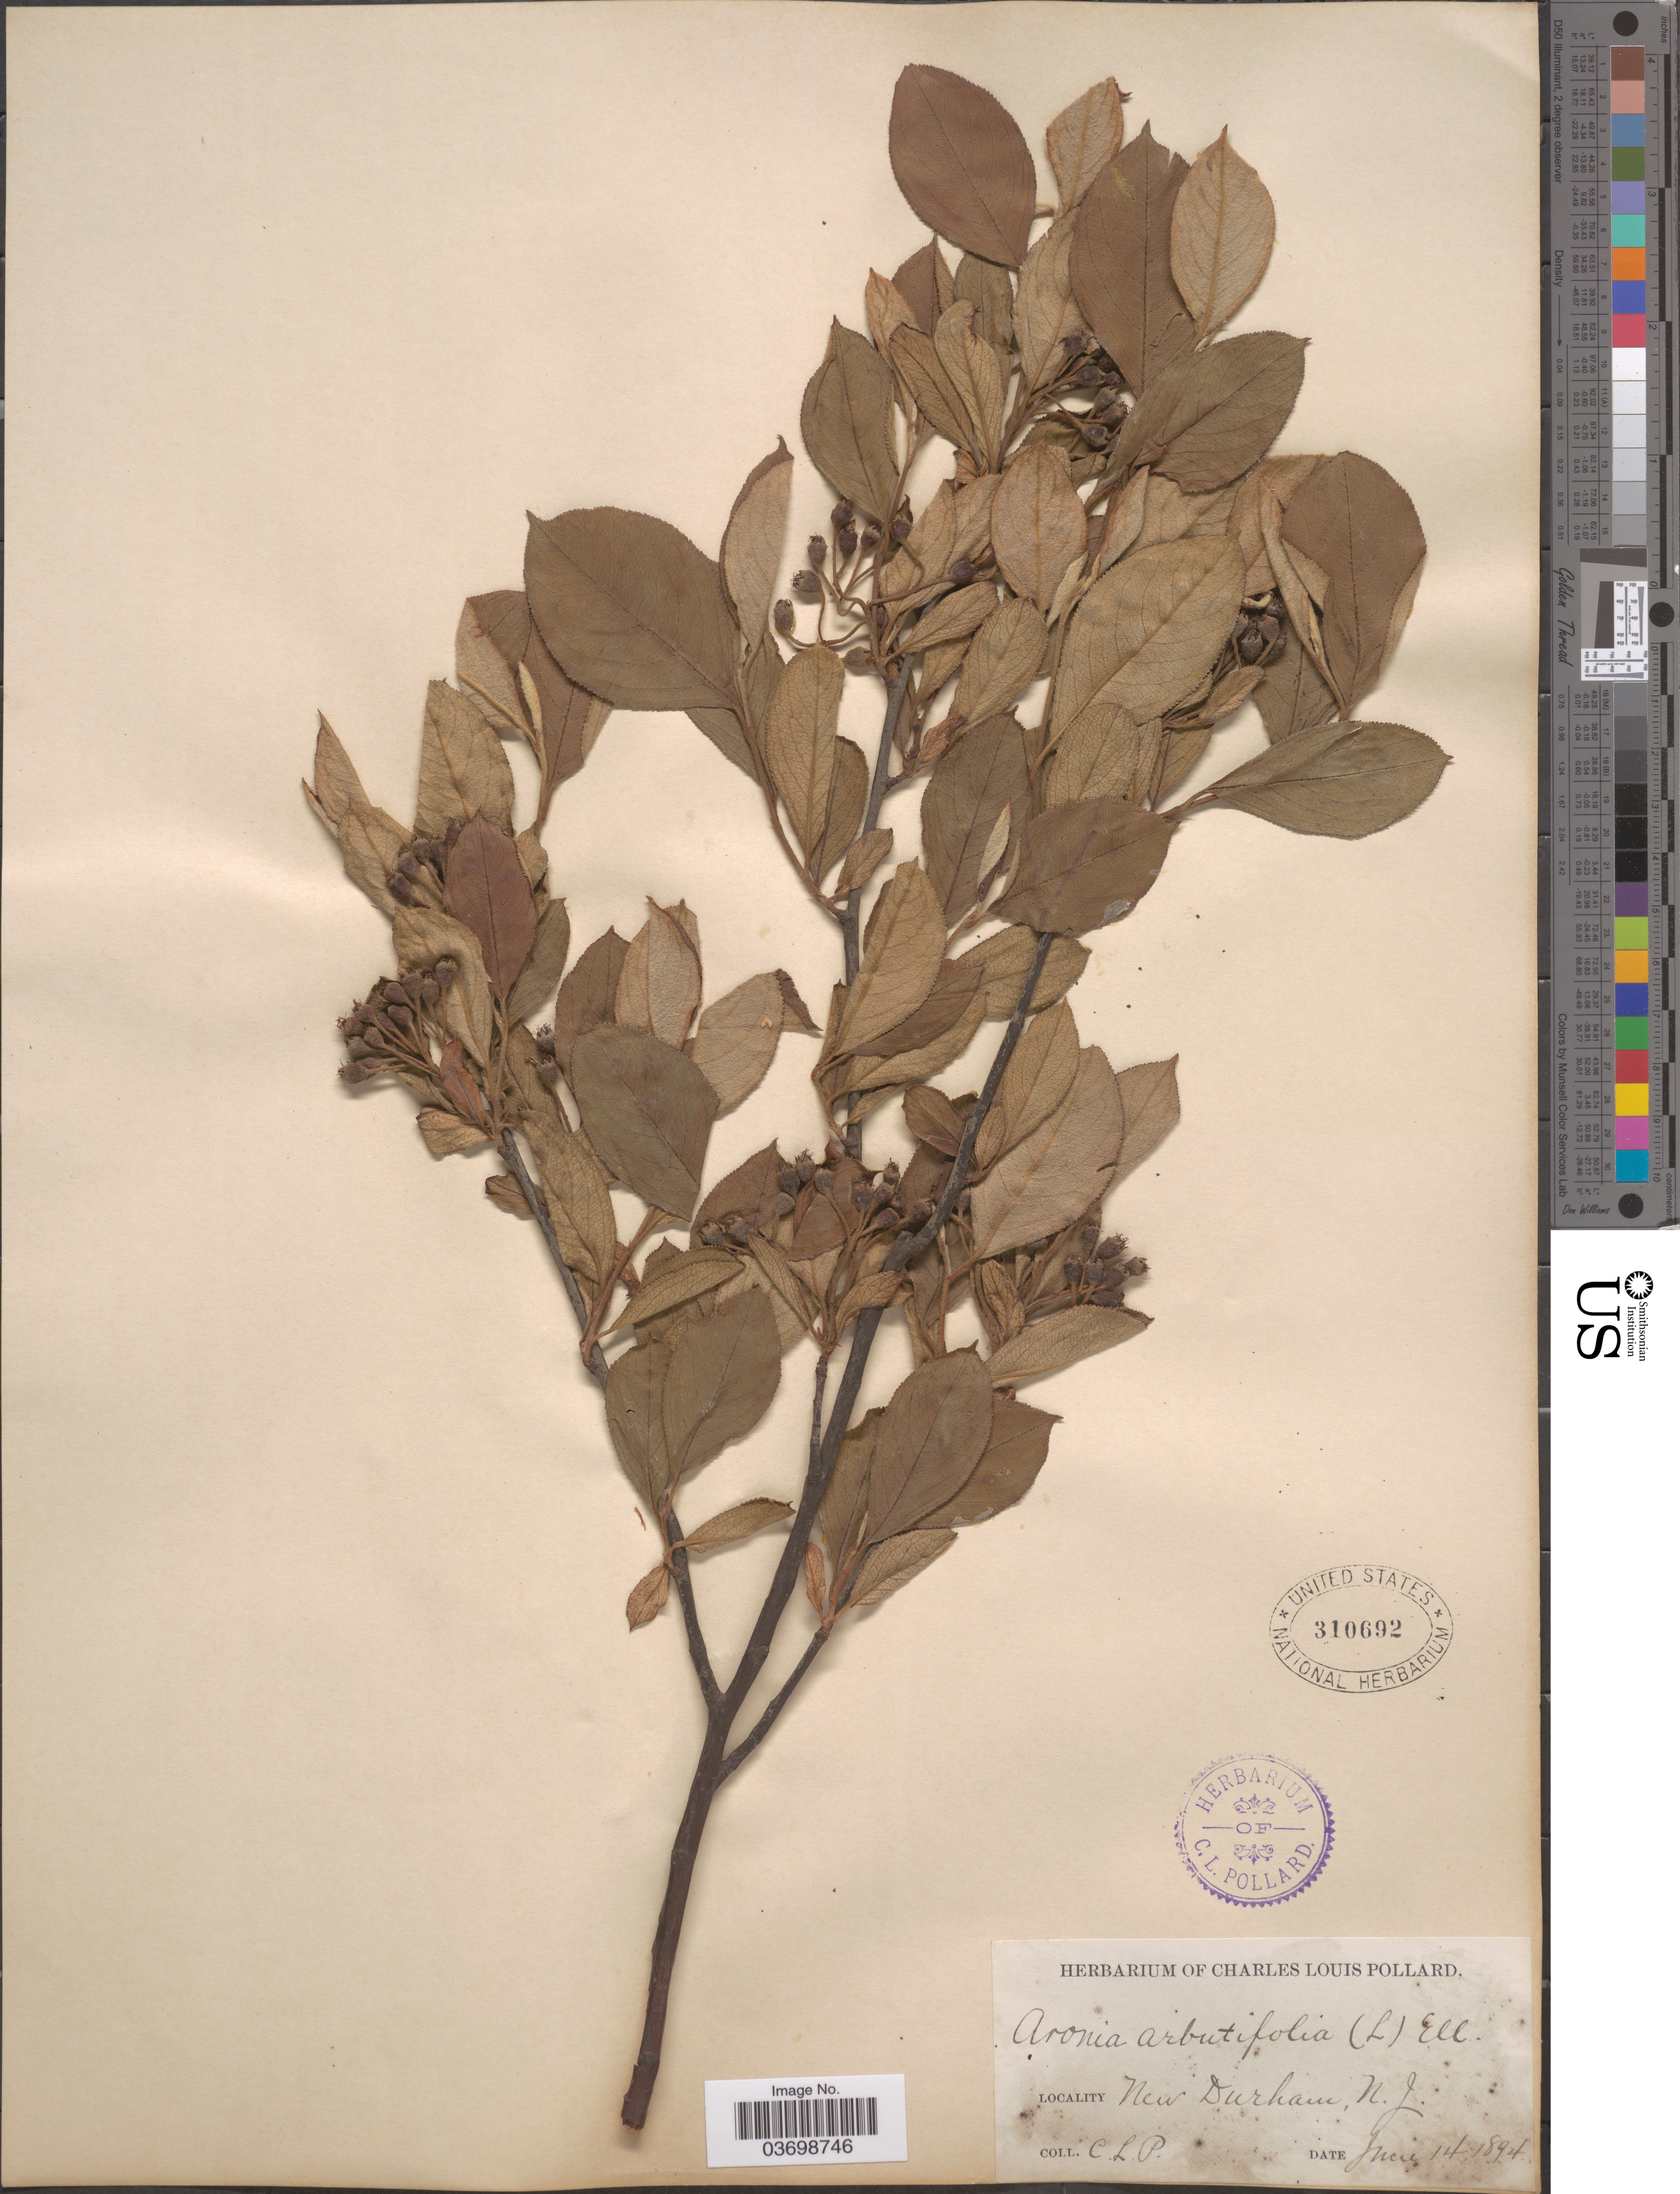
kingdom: Plantae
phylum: Tracheophyta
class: Magnoliopsida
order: Rosales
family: Rosaceae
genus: Aronia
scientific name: Aronia arbutifolia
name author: (L.) Pers.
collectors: C. L. Pollard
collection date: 1894-06-14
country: United States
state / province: New Jersey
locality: New Durham.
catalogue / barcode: US 310692